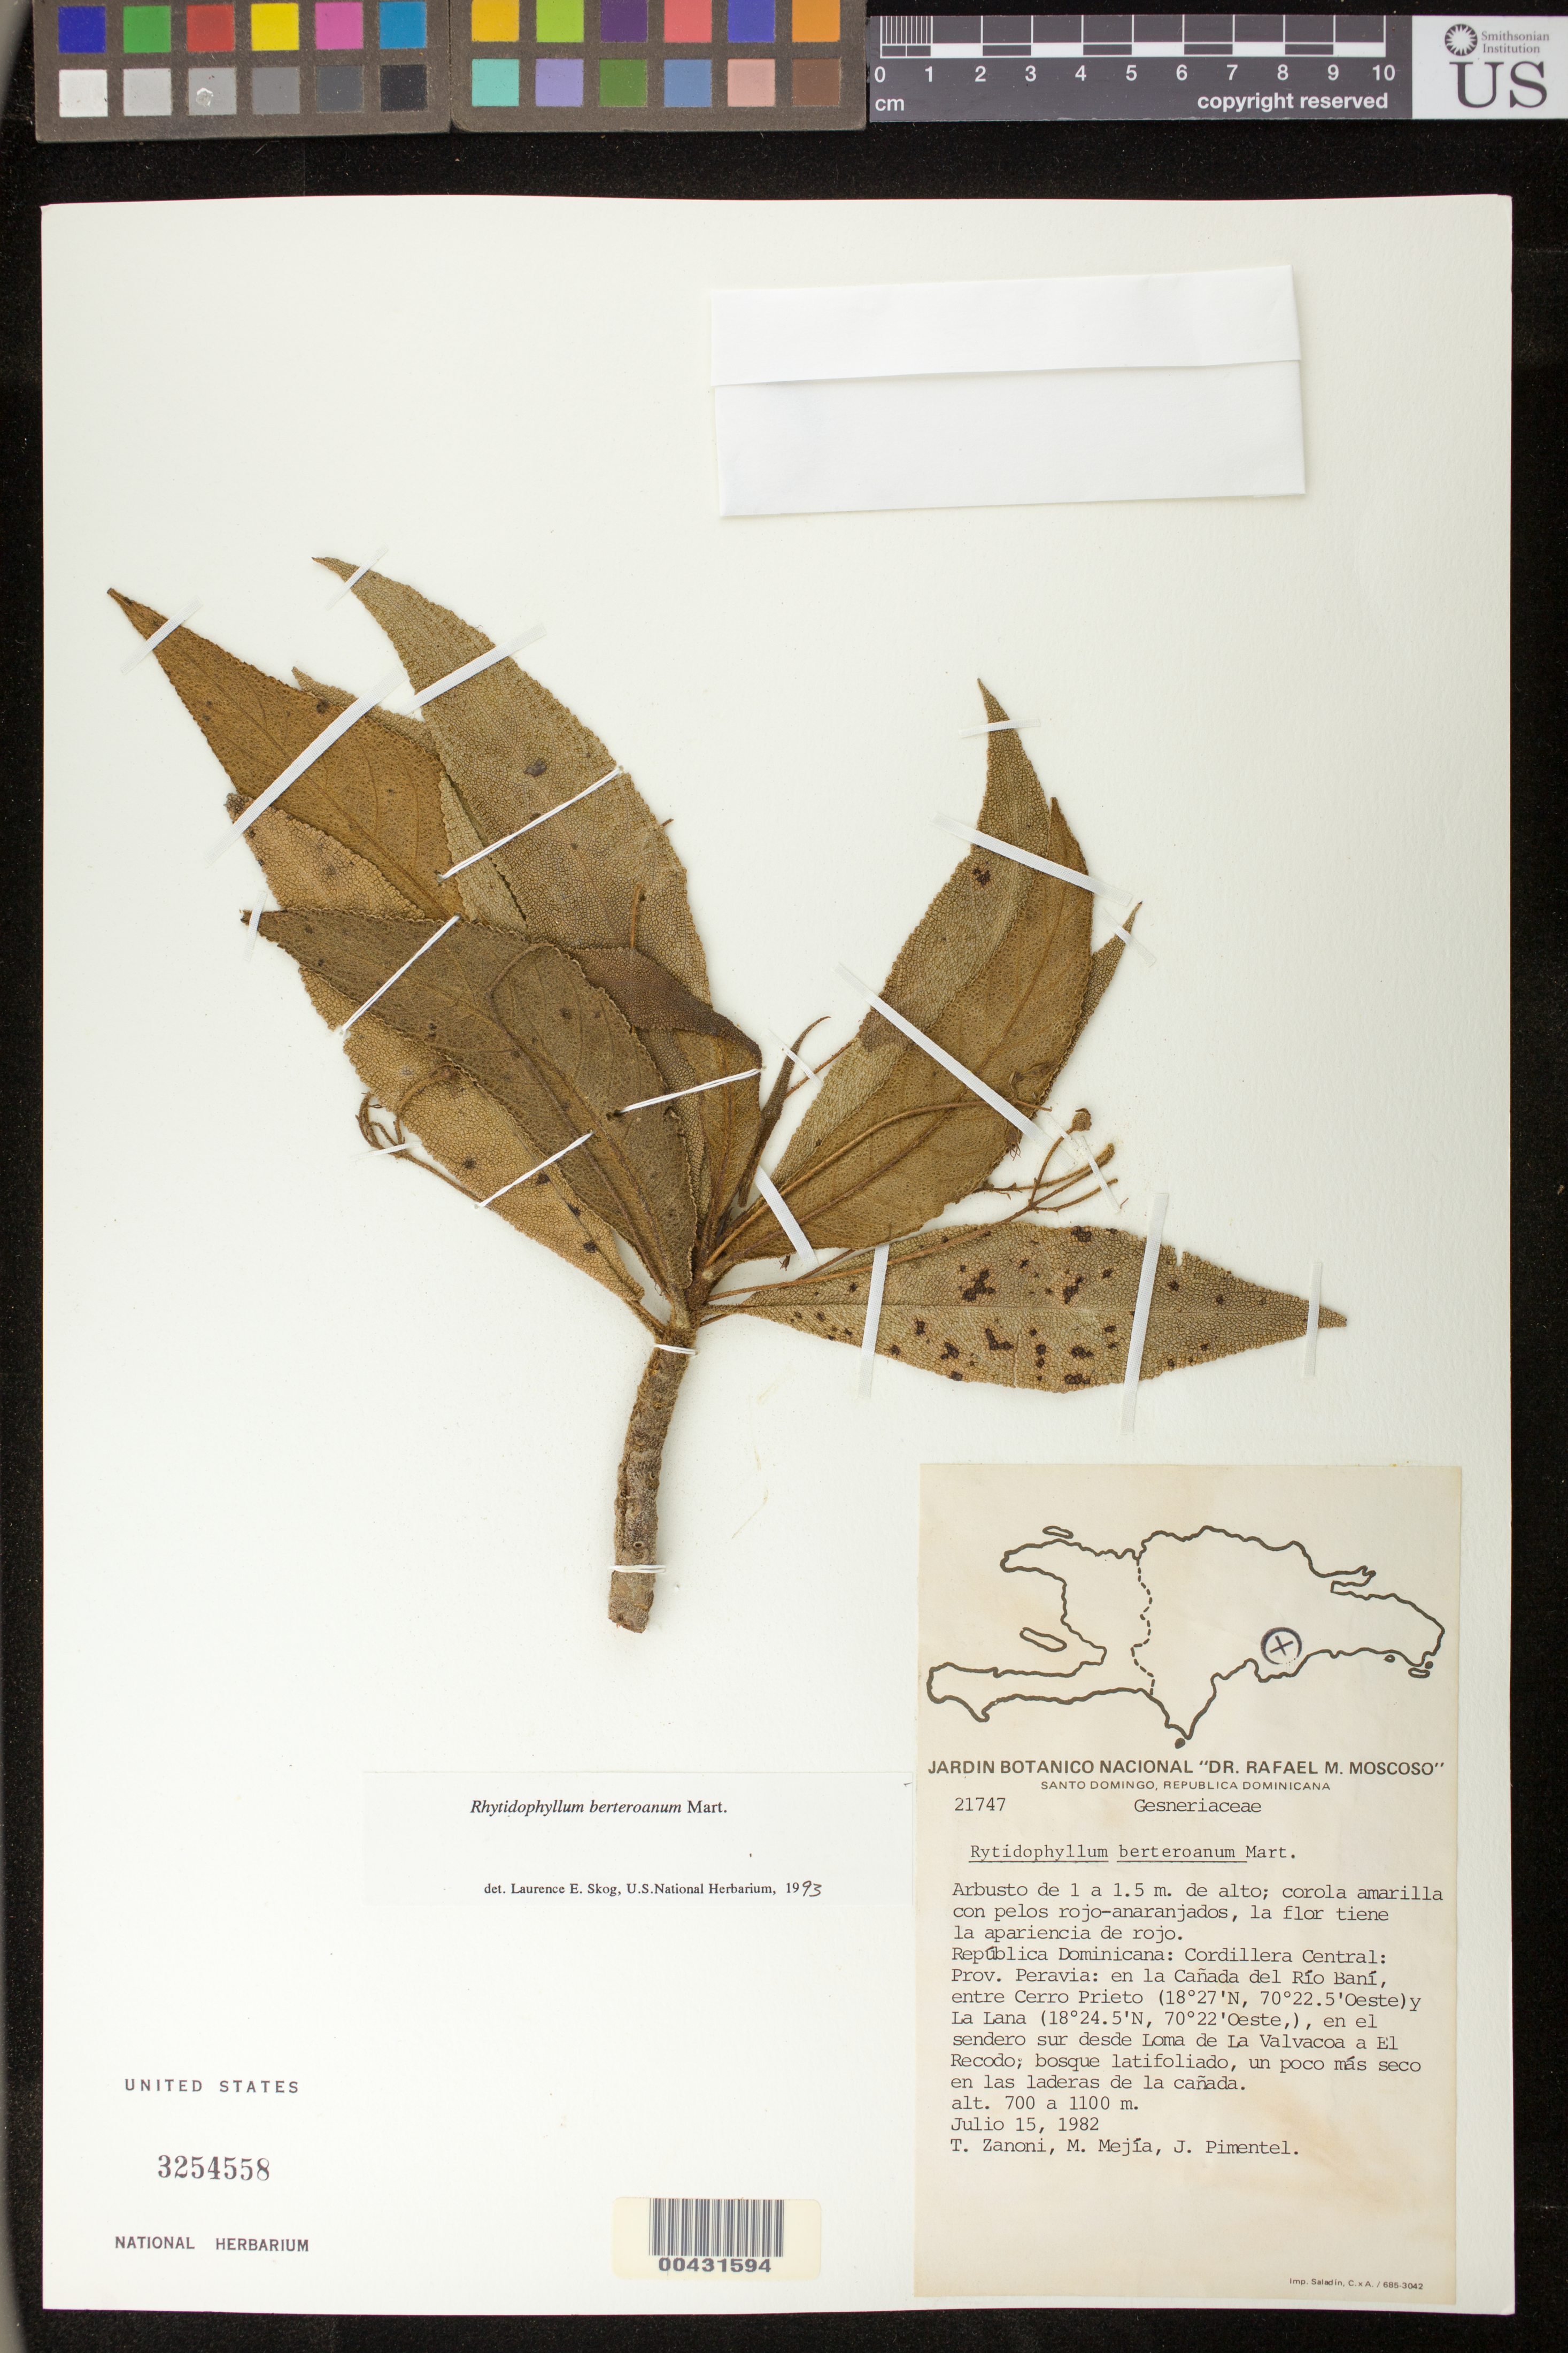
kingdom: Plantae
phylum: Tracheophyta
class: Magnoliopsida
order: Lamiales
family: Gesneriaceae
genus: Rhytidophyllum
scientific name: Rhytidophyllum berteroanum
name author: Mart.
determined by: Skog, Laurence E.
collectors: T. A. Zanoni, M. Mejia & J. Pimentel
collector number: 21747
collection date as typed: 15 Jul 1982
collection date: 1982-07-15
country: Dominican Republic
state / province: Peravia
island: Hispaniola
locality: Cordillera Central: en la Cañada del Río Baní, entre Cerro Prieto y La Lana, en el sendero sur desde Loma de La Valvacoa a El Recodo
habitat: Bosque latifoliado, un poco más seco en las laderas de la cañada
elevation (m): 700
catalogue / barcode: US 3254558